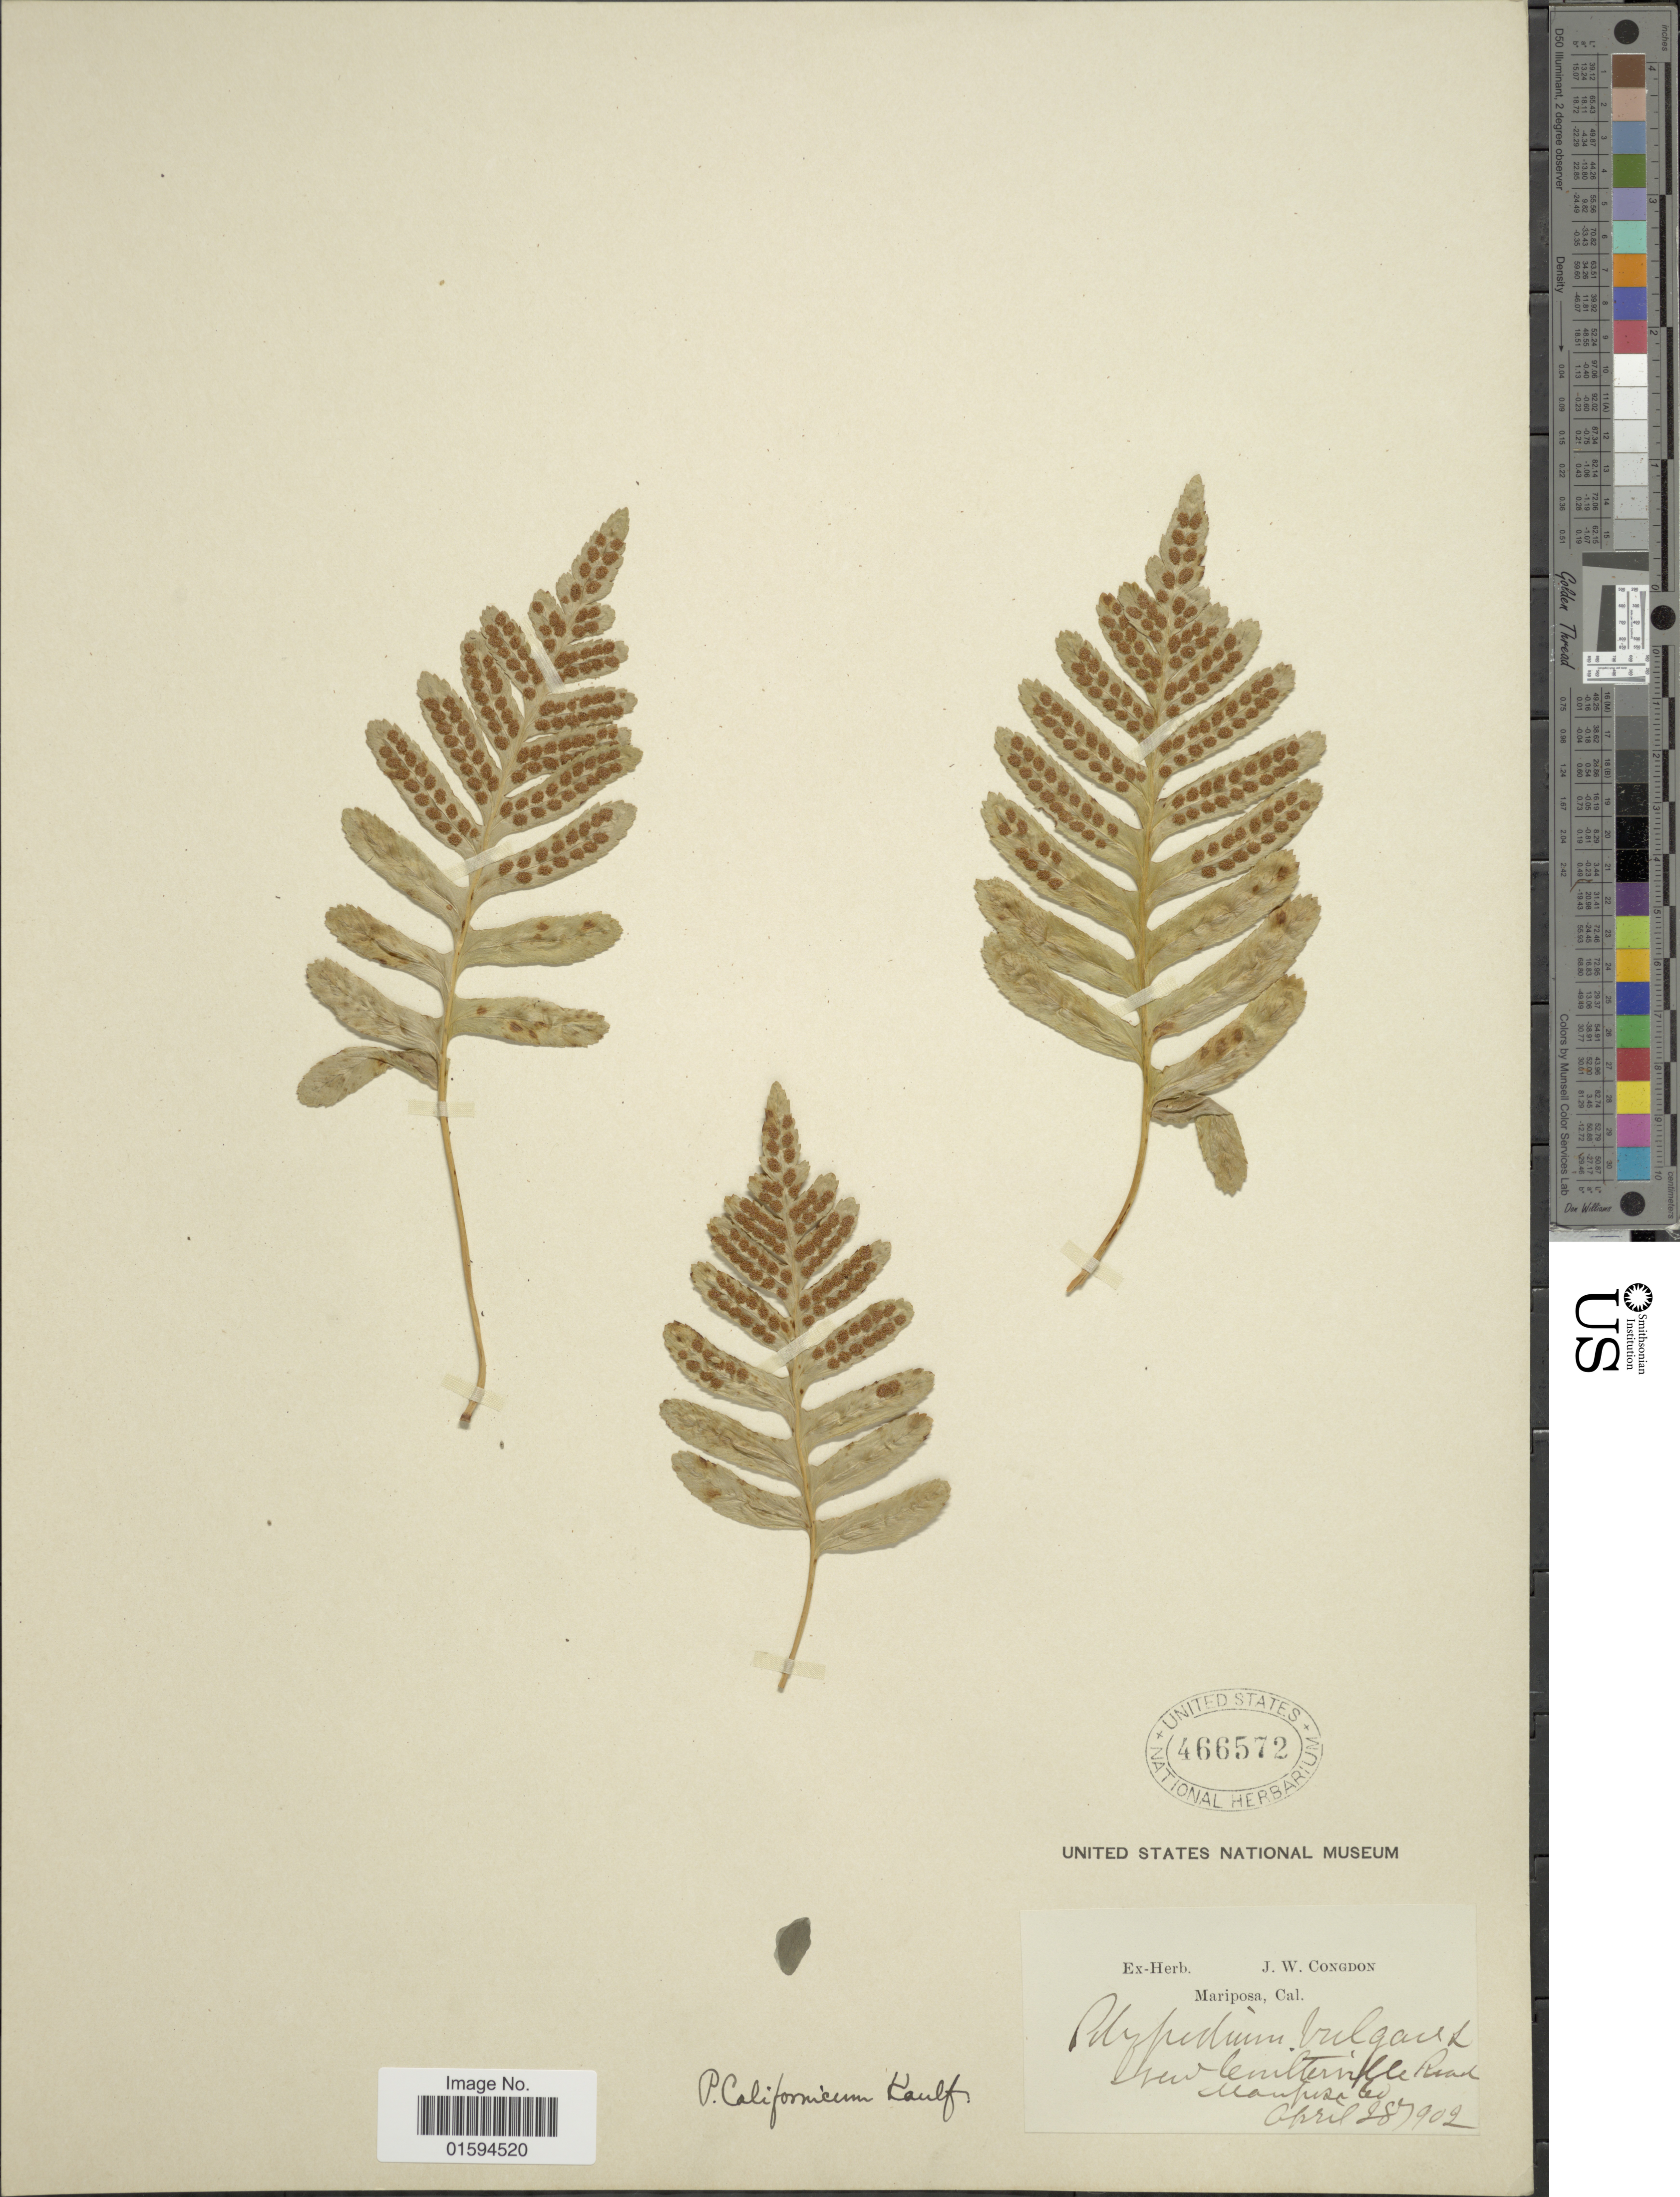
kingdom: Plantae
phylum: Tracheophyta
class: Polypodiopsida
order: Polypodiales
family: Polypodiaceae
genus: Polypodium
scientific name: Polypodium californicum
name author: Kaulf.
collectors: J. W. Congdon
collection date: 1902-04-28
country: United States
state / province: California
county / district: Mariposa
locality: Mariposa, New Coulterville Road Mariposa Co.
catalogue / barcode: US 466572